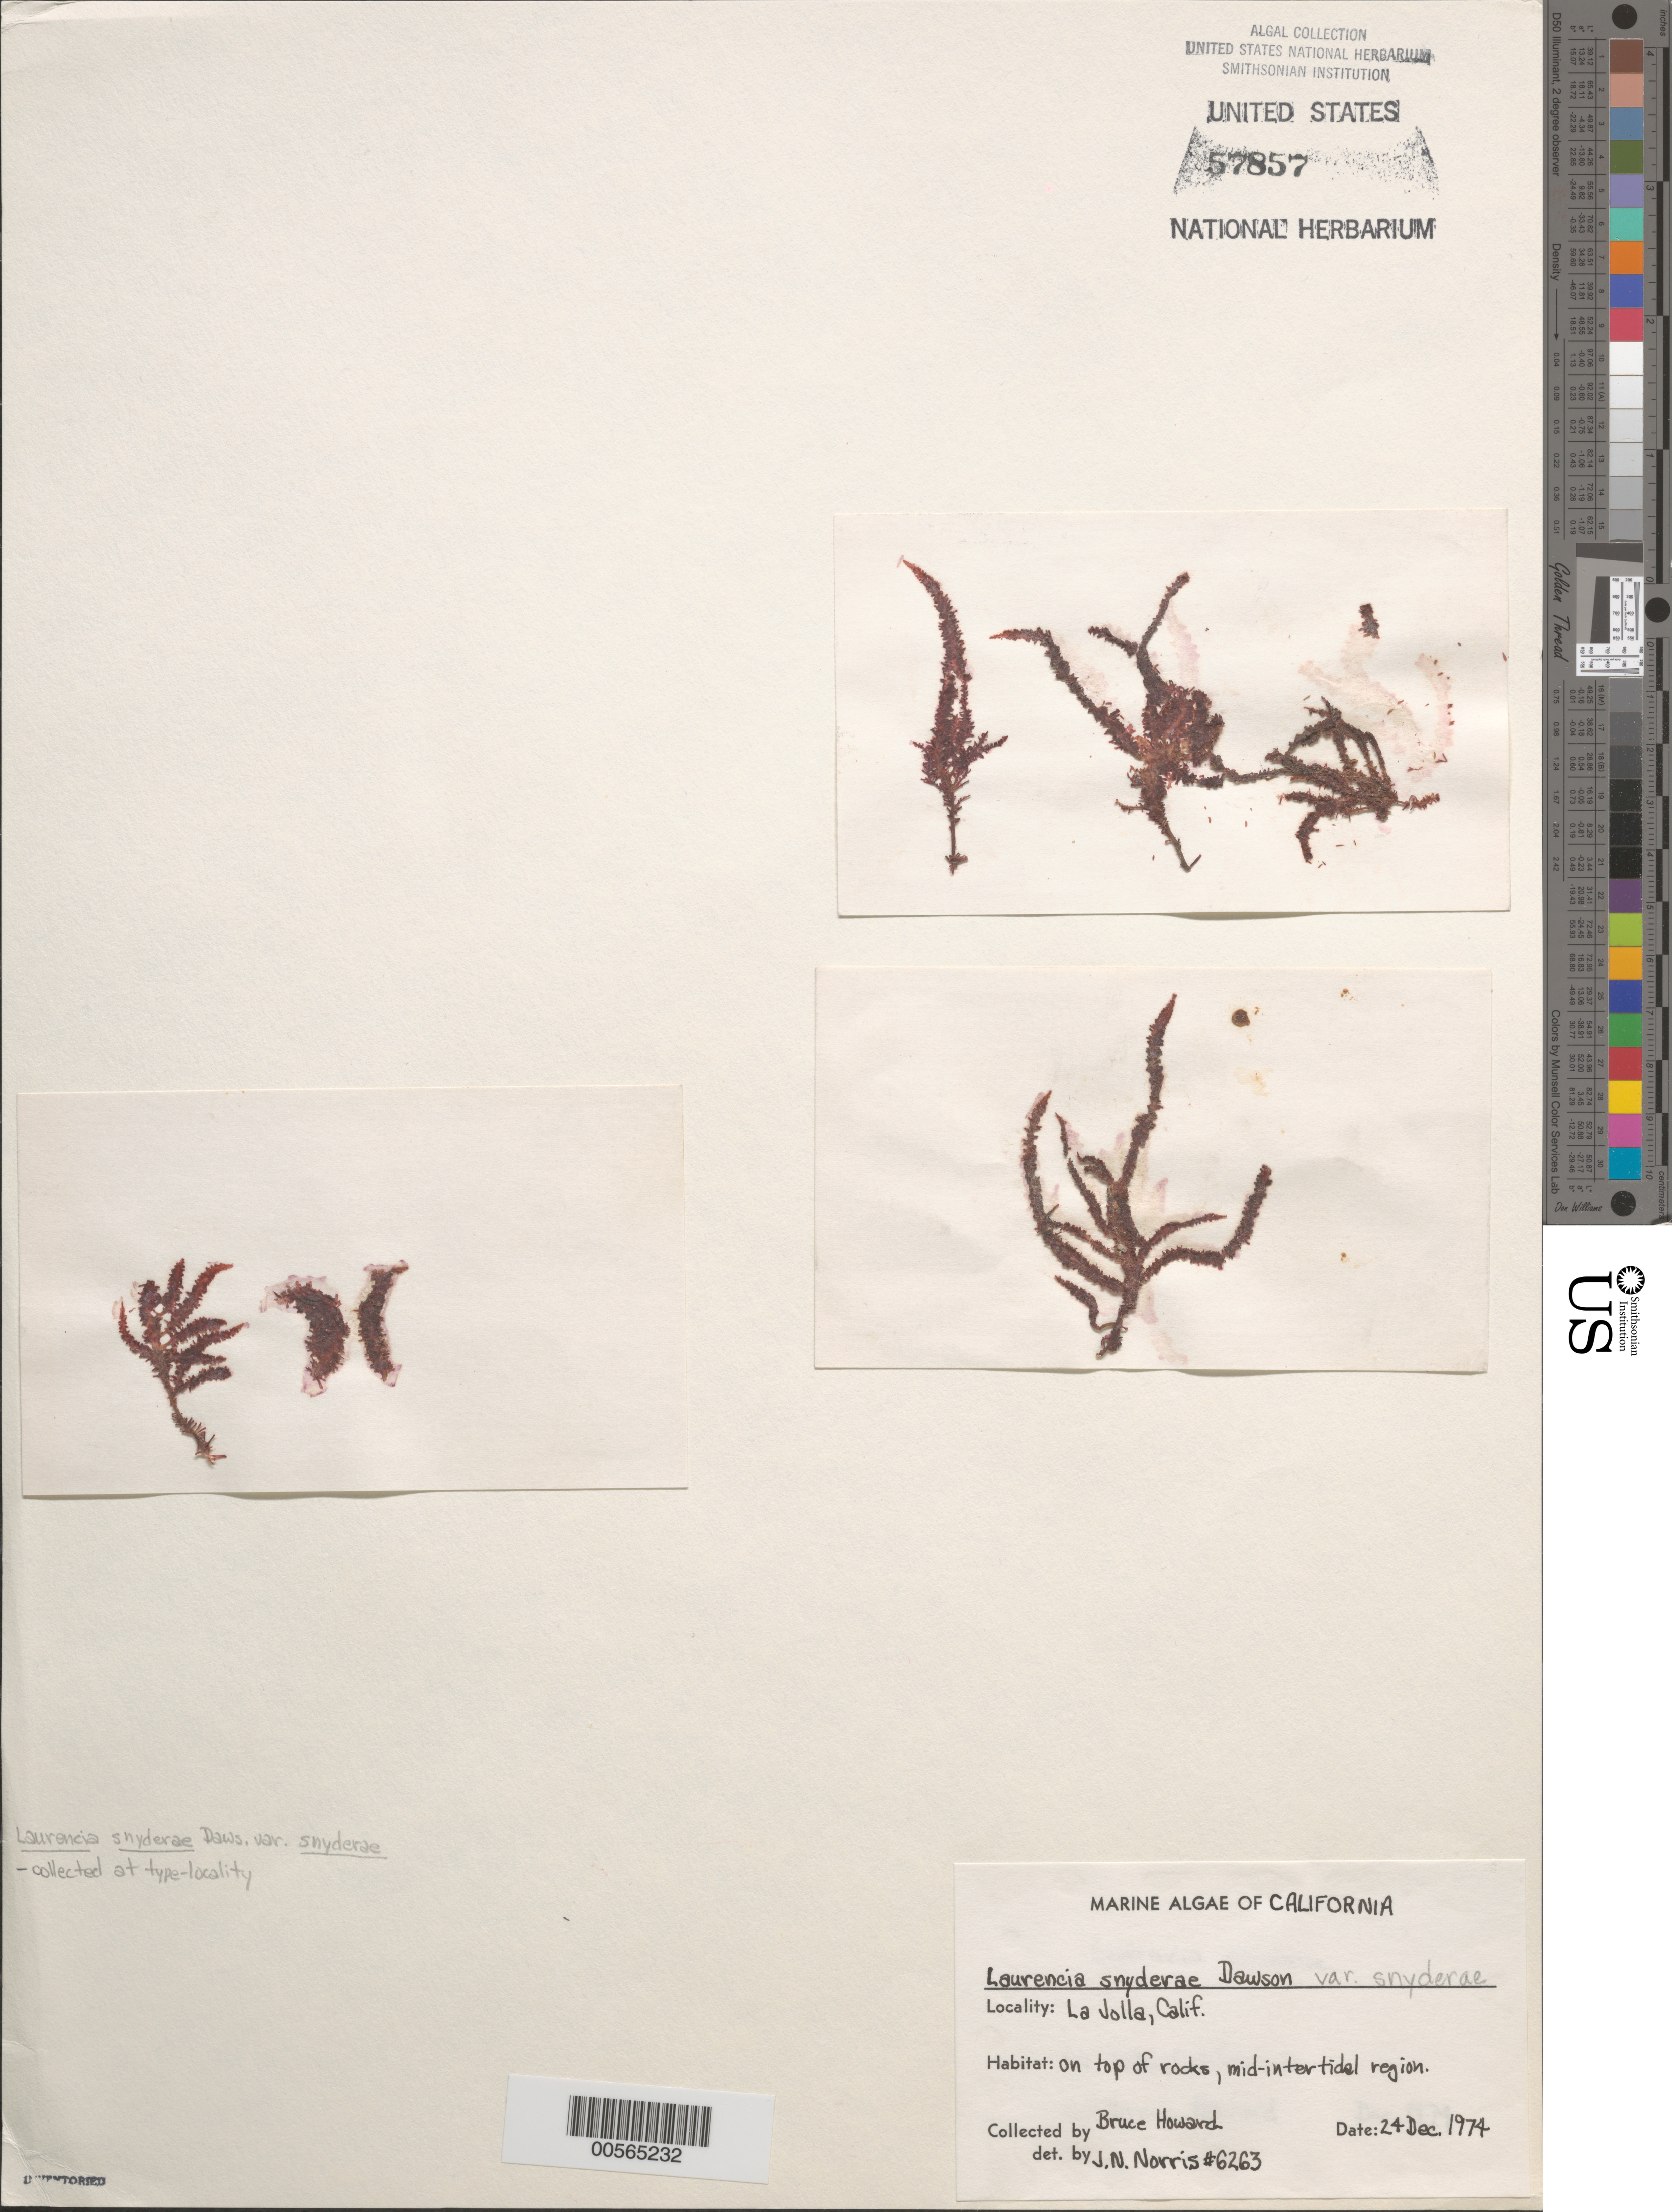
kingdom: Plantae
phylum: Rhodophyta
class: Florideophyceae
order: Ceramiales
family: Rhodomelaceae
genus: Laurencia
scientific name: Laurencia snyderae var. snyderae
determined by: Norris, James N.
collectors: B. Howard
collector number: JN-6263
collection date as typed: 24 Dec 1974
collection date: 1974-12-24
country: United States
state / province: California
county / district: San Diego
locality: La Jolla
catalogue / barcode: US 57857